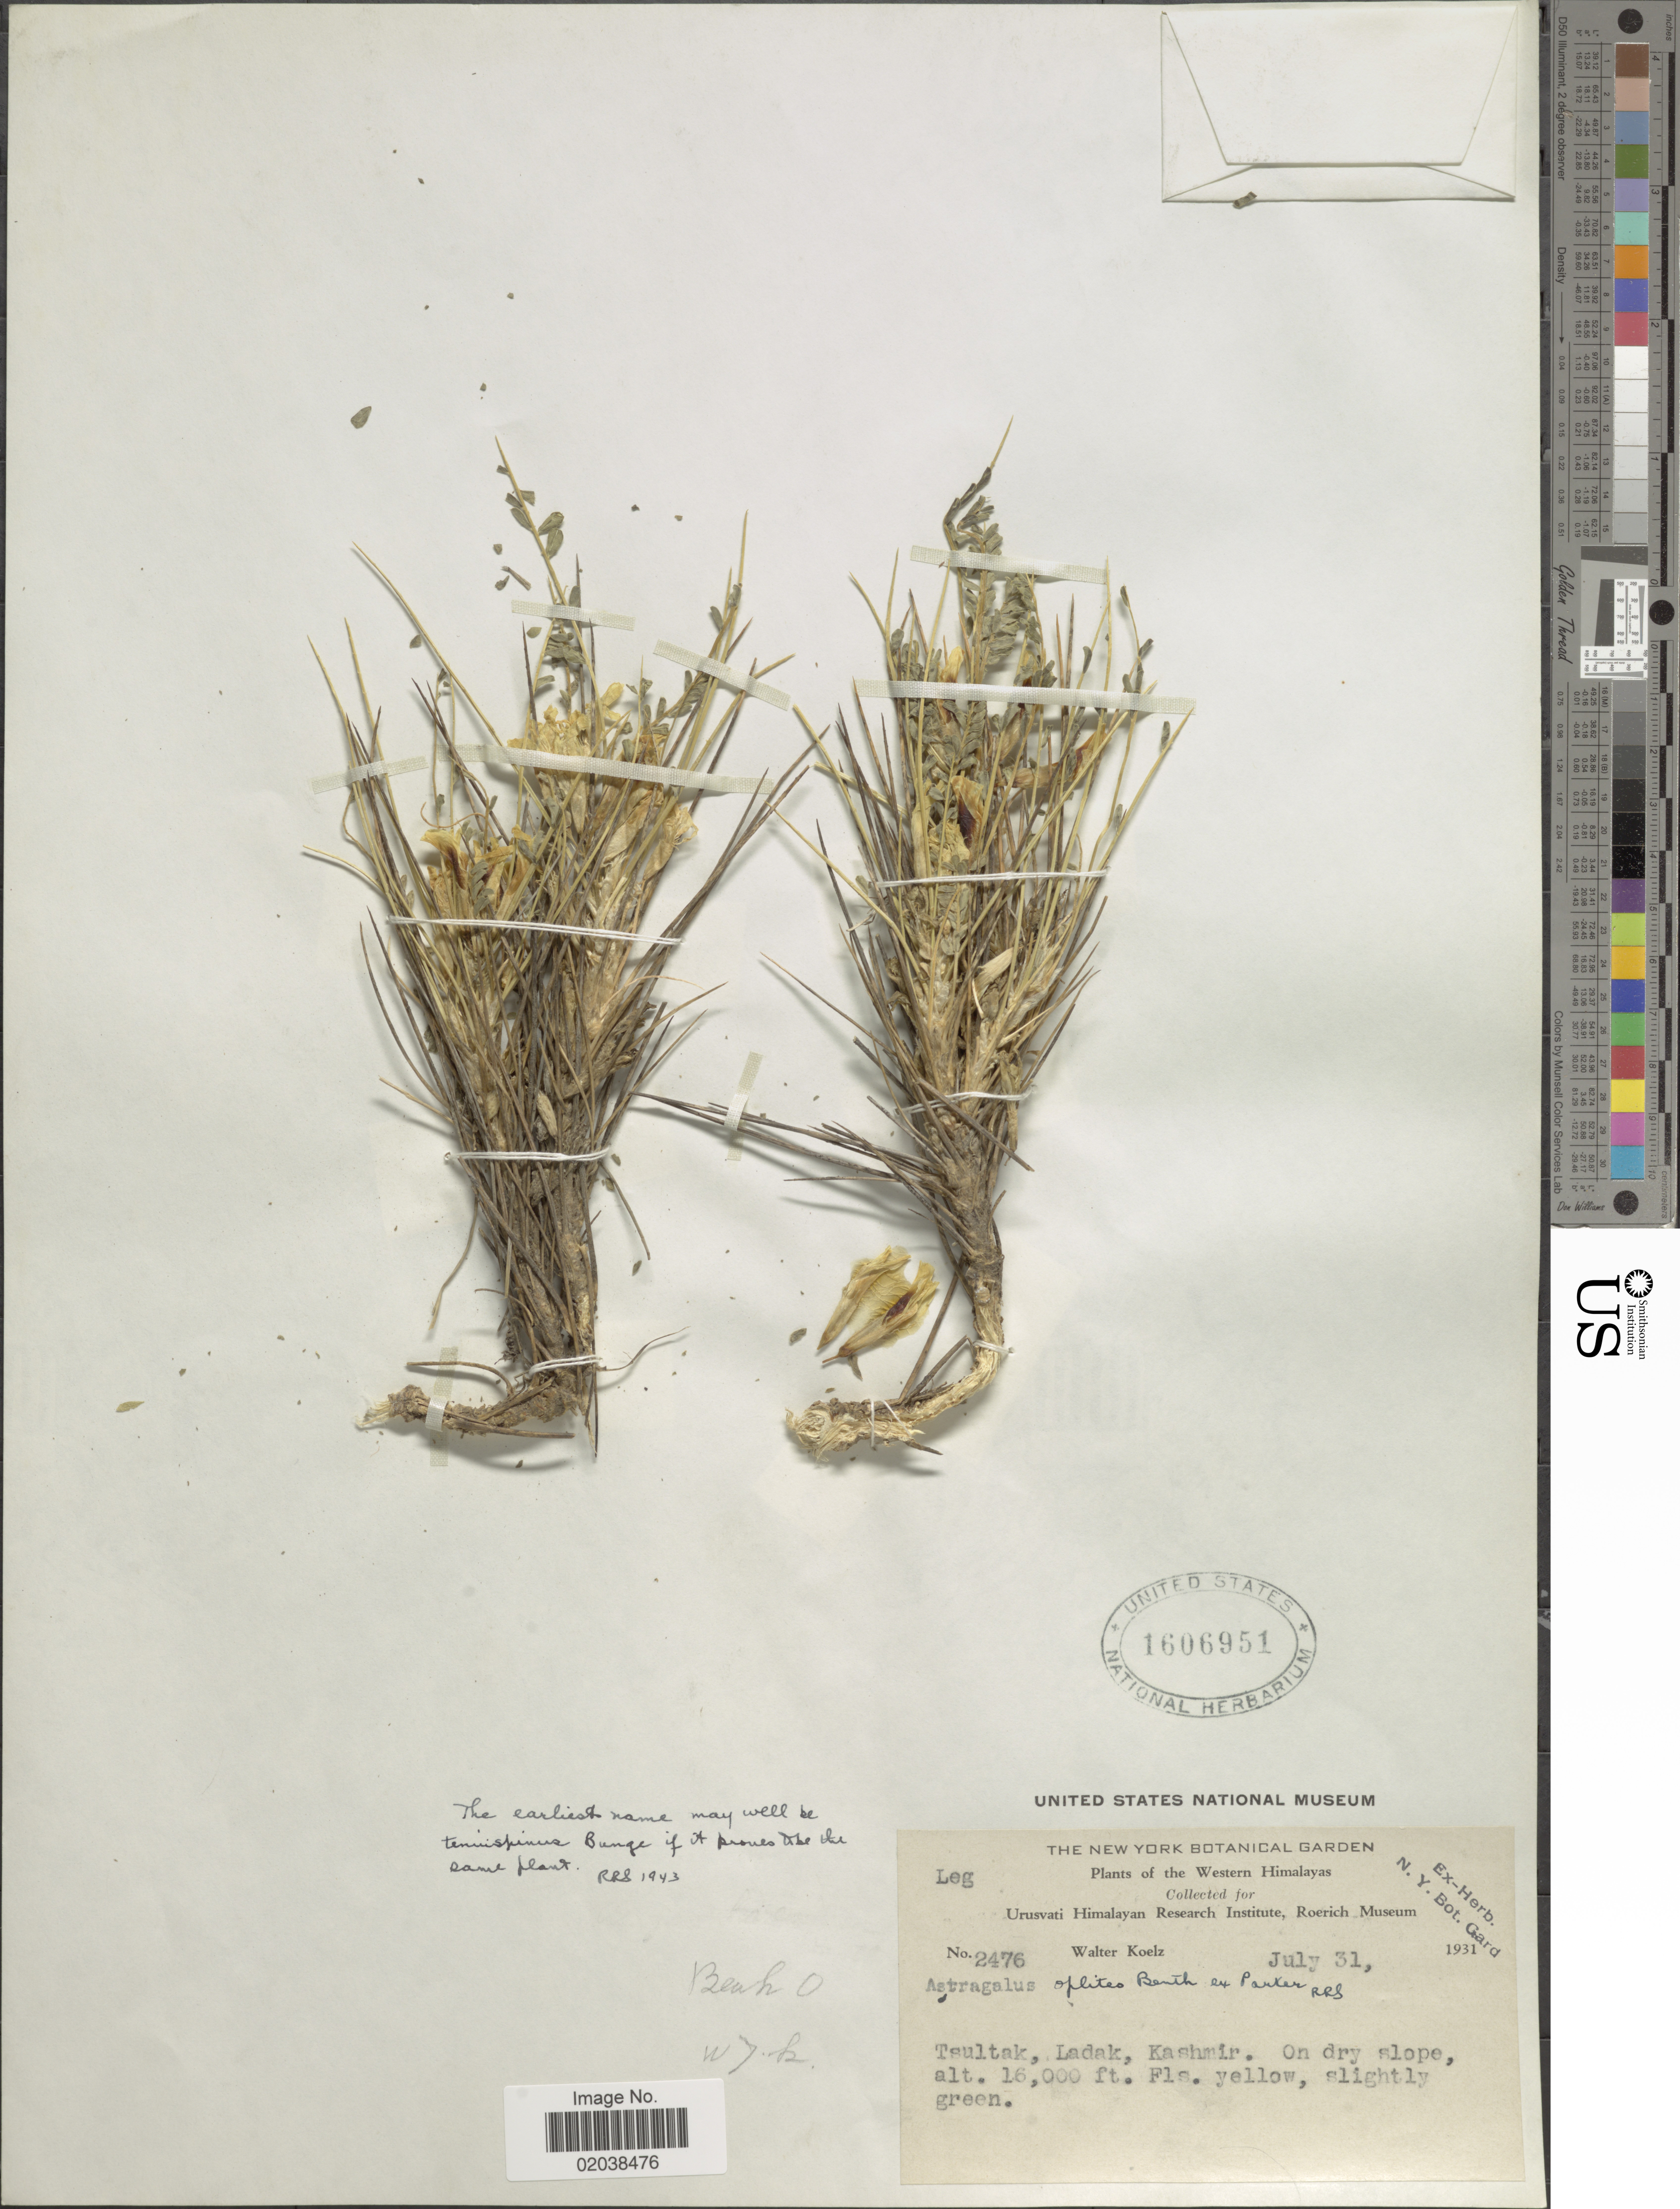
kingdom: Plantae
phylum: Tracheophyta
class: Magnoliopsida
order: Fabales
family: Fabaceae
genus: Astragalus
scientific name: Astragalus oplites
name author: Benth. ex R. Parker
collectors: W. N. Koelz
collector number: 2475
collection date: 1931-07-31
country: India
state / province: Ladakh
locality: Western Himalayas. Tsultak, Ladak, Kashmir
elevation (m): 4877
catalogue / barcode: US 1606951